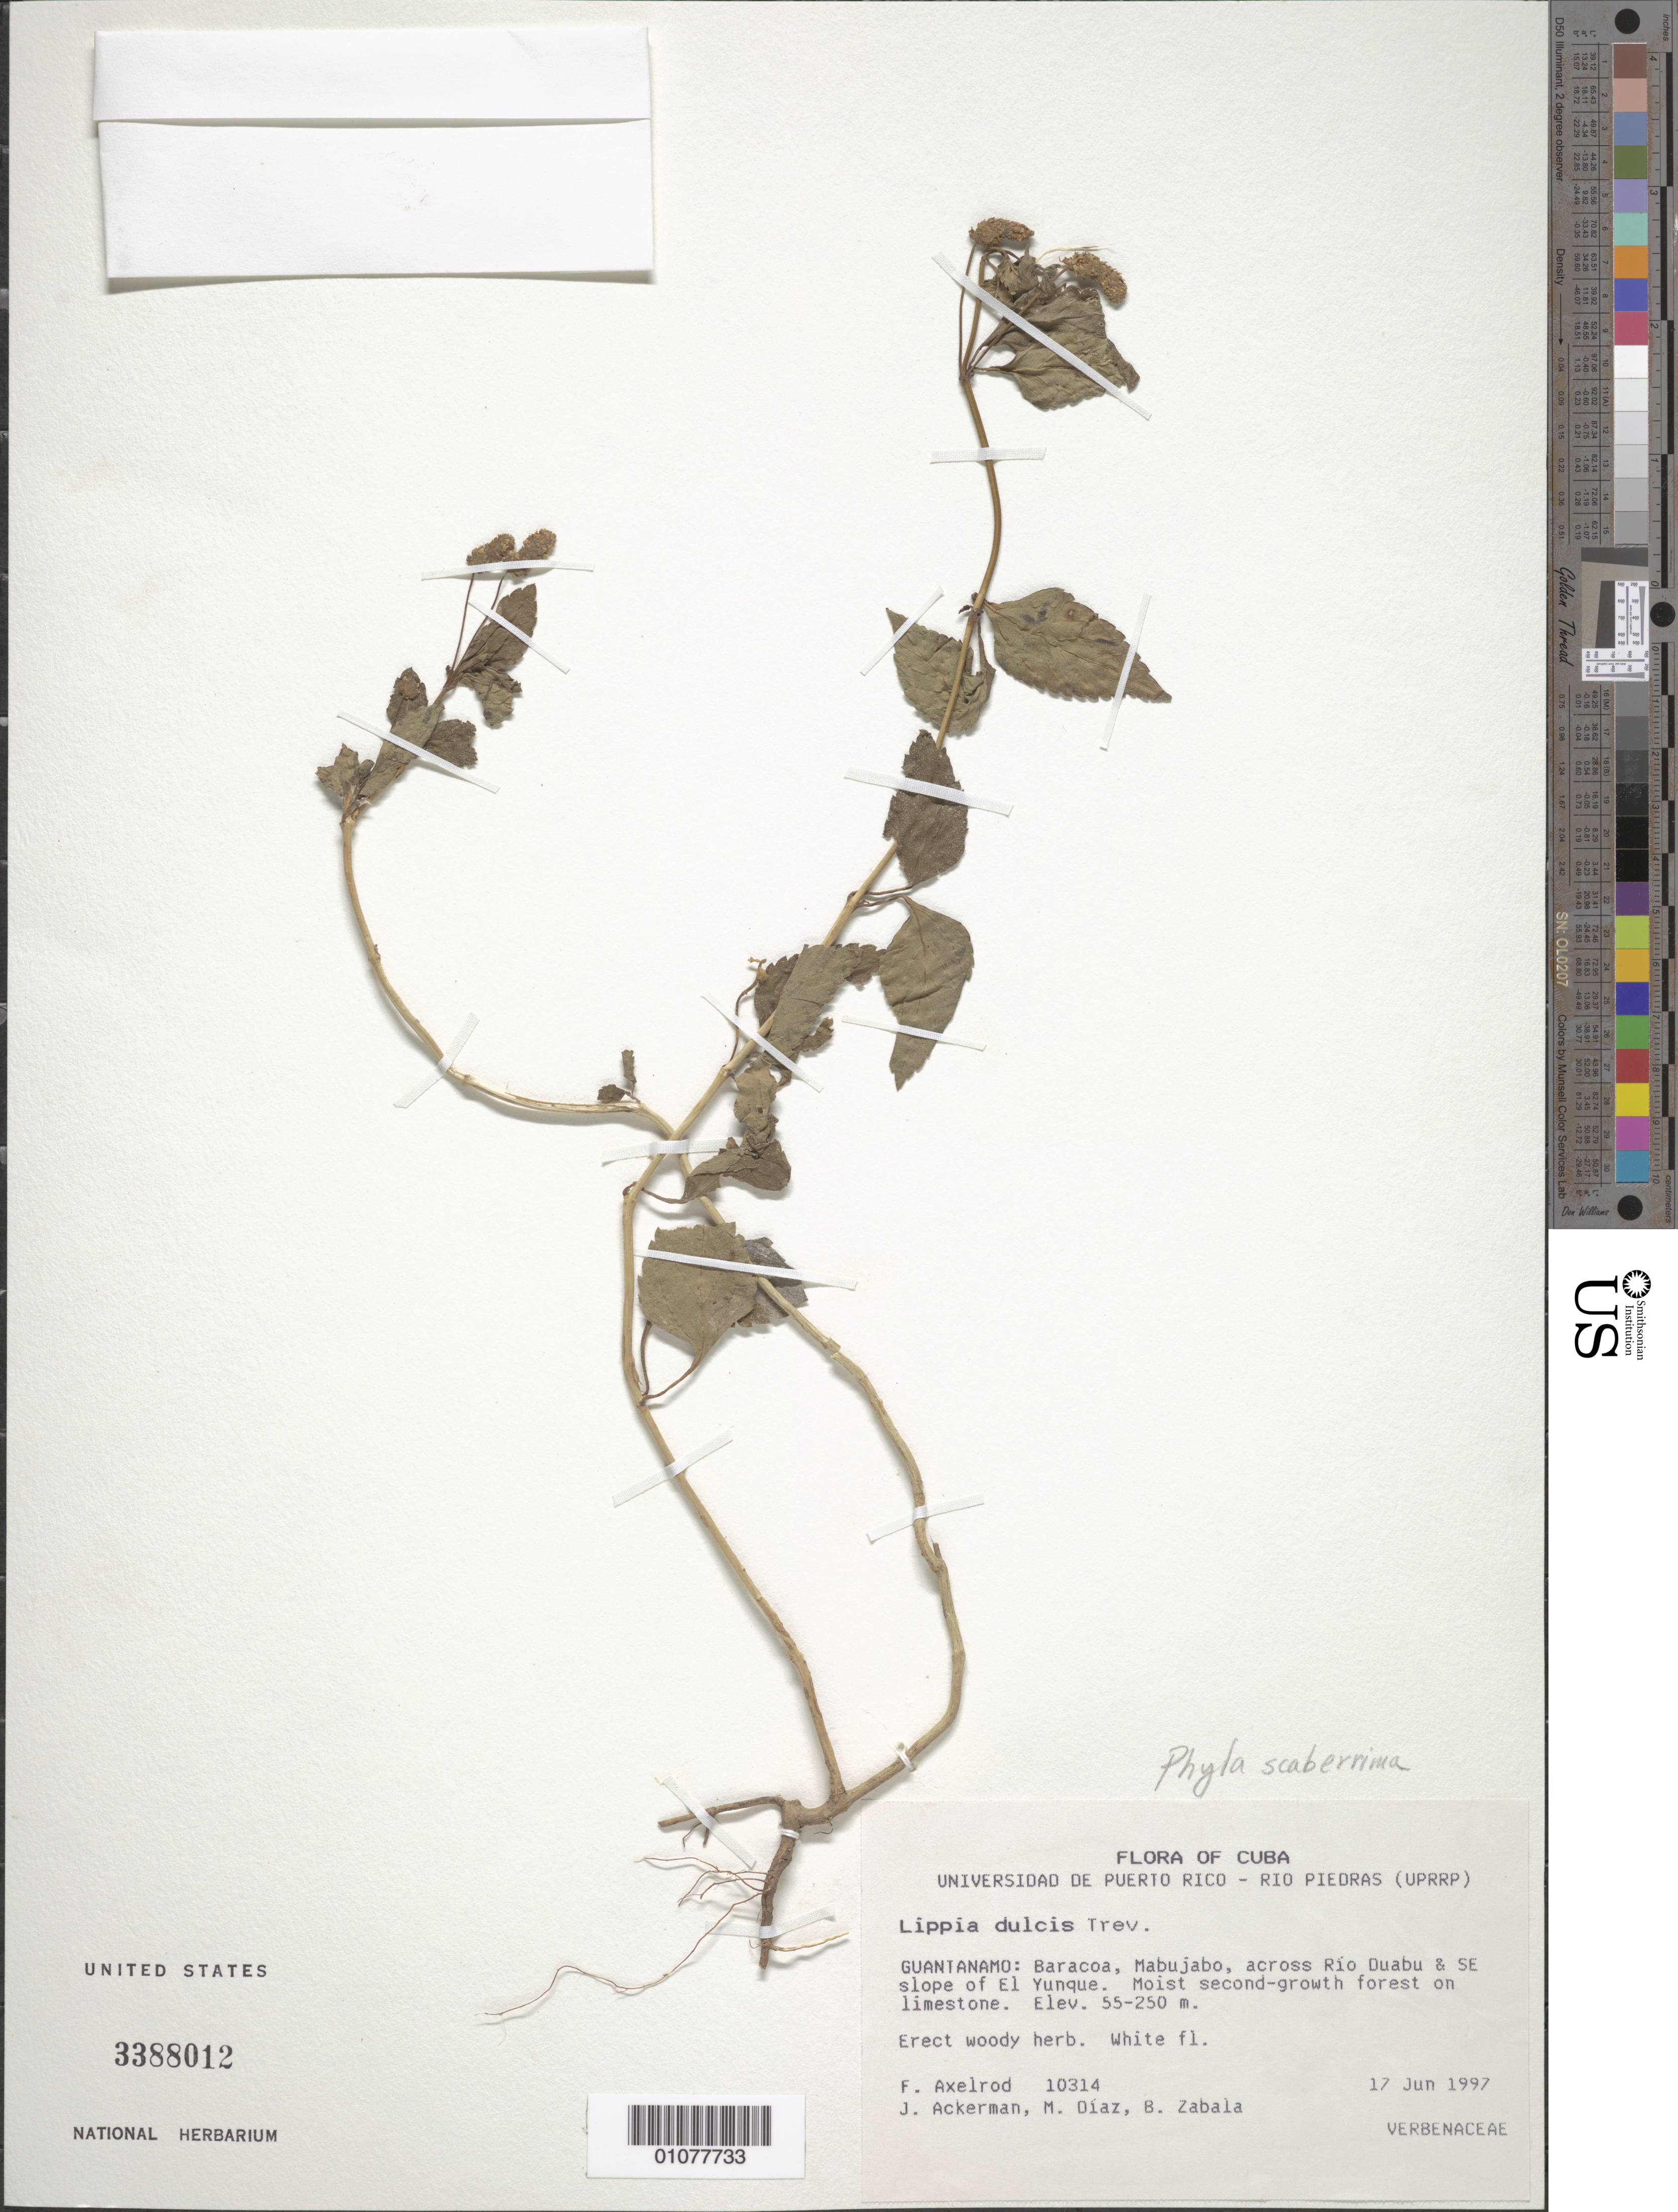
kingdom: Plantae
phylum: Tracheophyta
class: Magnoliopsida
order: Lamiales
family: Verbenaceae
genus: Phyla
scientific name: Phyla scaberrima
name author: (Juss. ex Pers.) Moldenke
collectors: F. S. Axelrod, J. D. Ackerman, M. Díaz & B. Zabala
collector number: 10314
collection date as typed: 17 Jun 1997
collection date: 1997-06-17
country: Cuba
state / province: Guantánamo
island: Cuba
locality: Guantánamo: Baracoa, Mabujabo, across Río Duabu & SE slope of El Yunque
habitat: Moist second-growth forest on limestone.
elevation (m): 55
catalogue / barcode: US 3388012